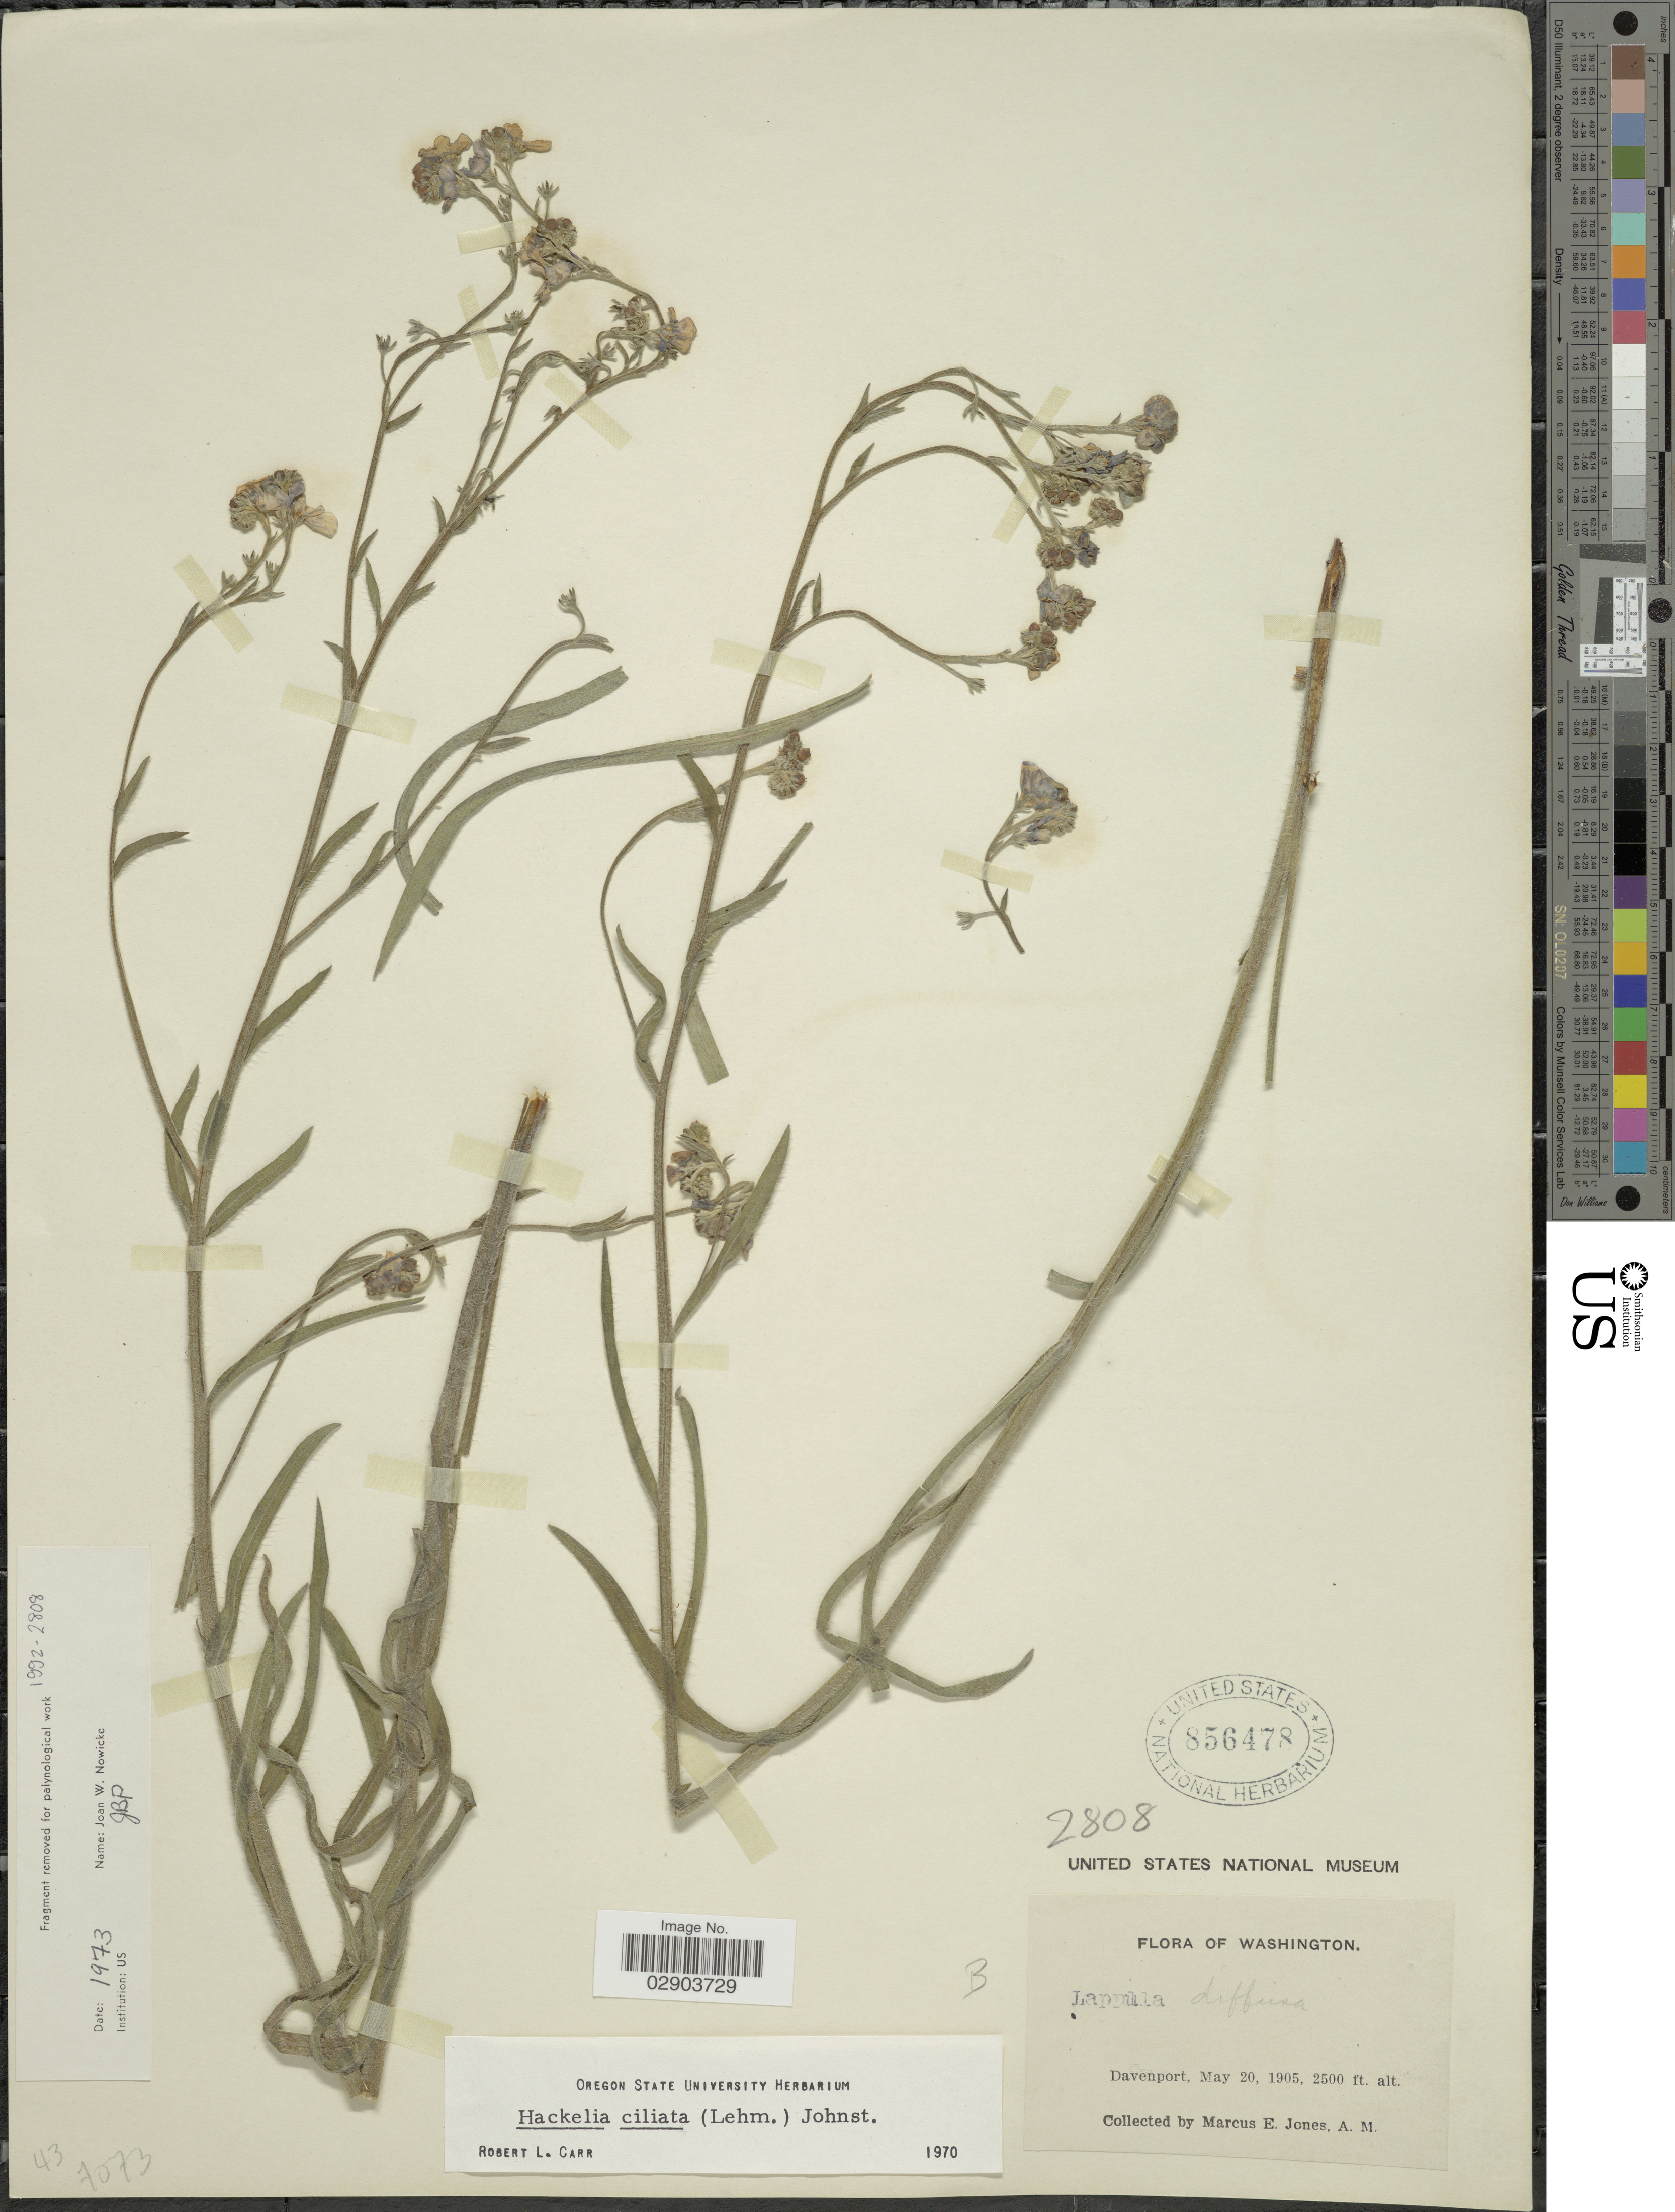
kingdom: Plantae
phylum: Tracheophyta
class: Magnoliopsida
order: Boraginales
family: Boraginaceae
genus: Hackelia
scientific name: Hackelia ciliata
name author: (Douglas ex Lehm.) I.M. Johnst.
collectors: M. E. Jones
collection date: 1905-05-20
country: United States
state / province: Washington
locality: Davenport.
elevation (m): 762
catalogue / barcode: US 856478